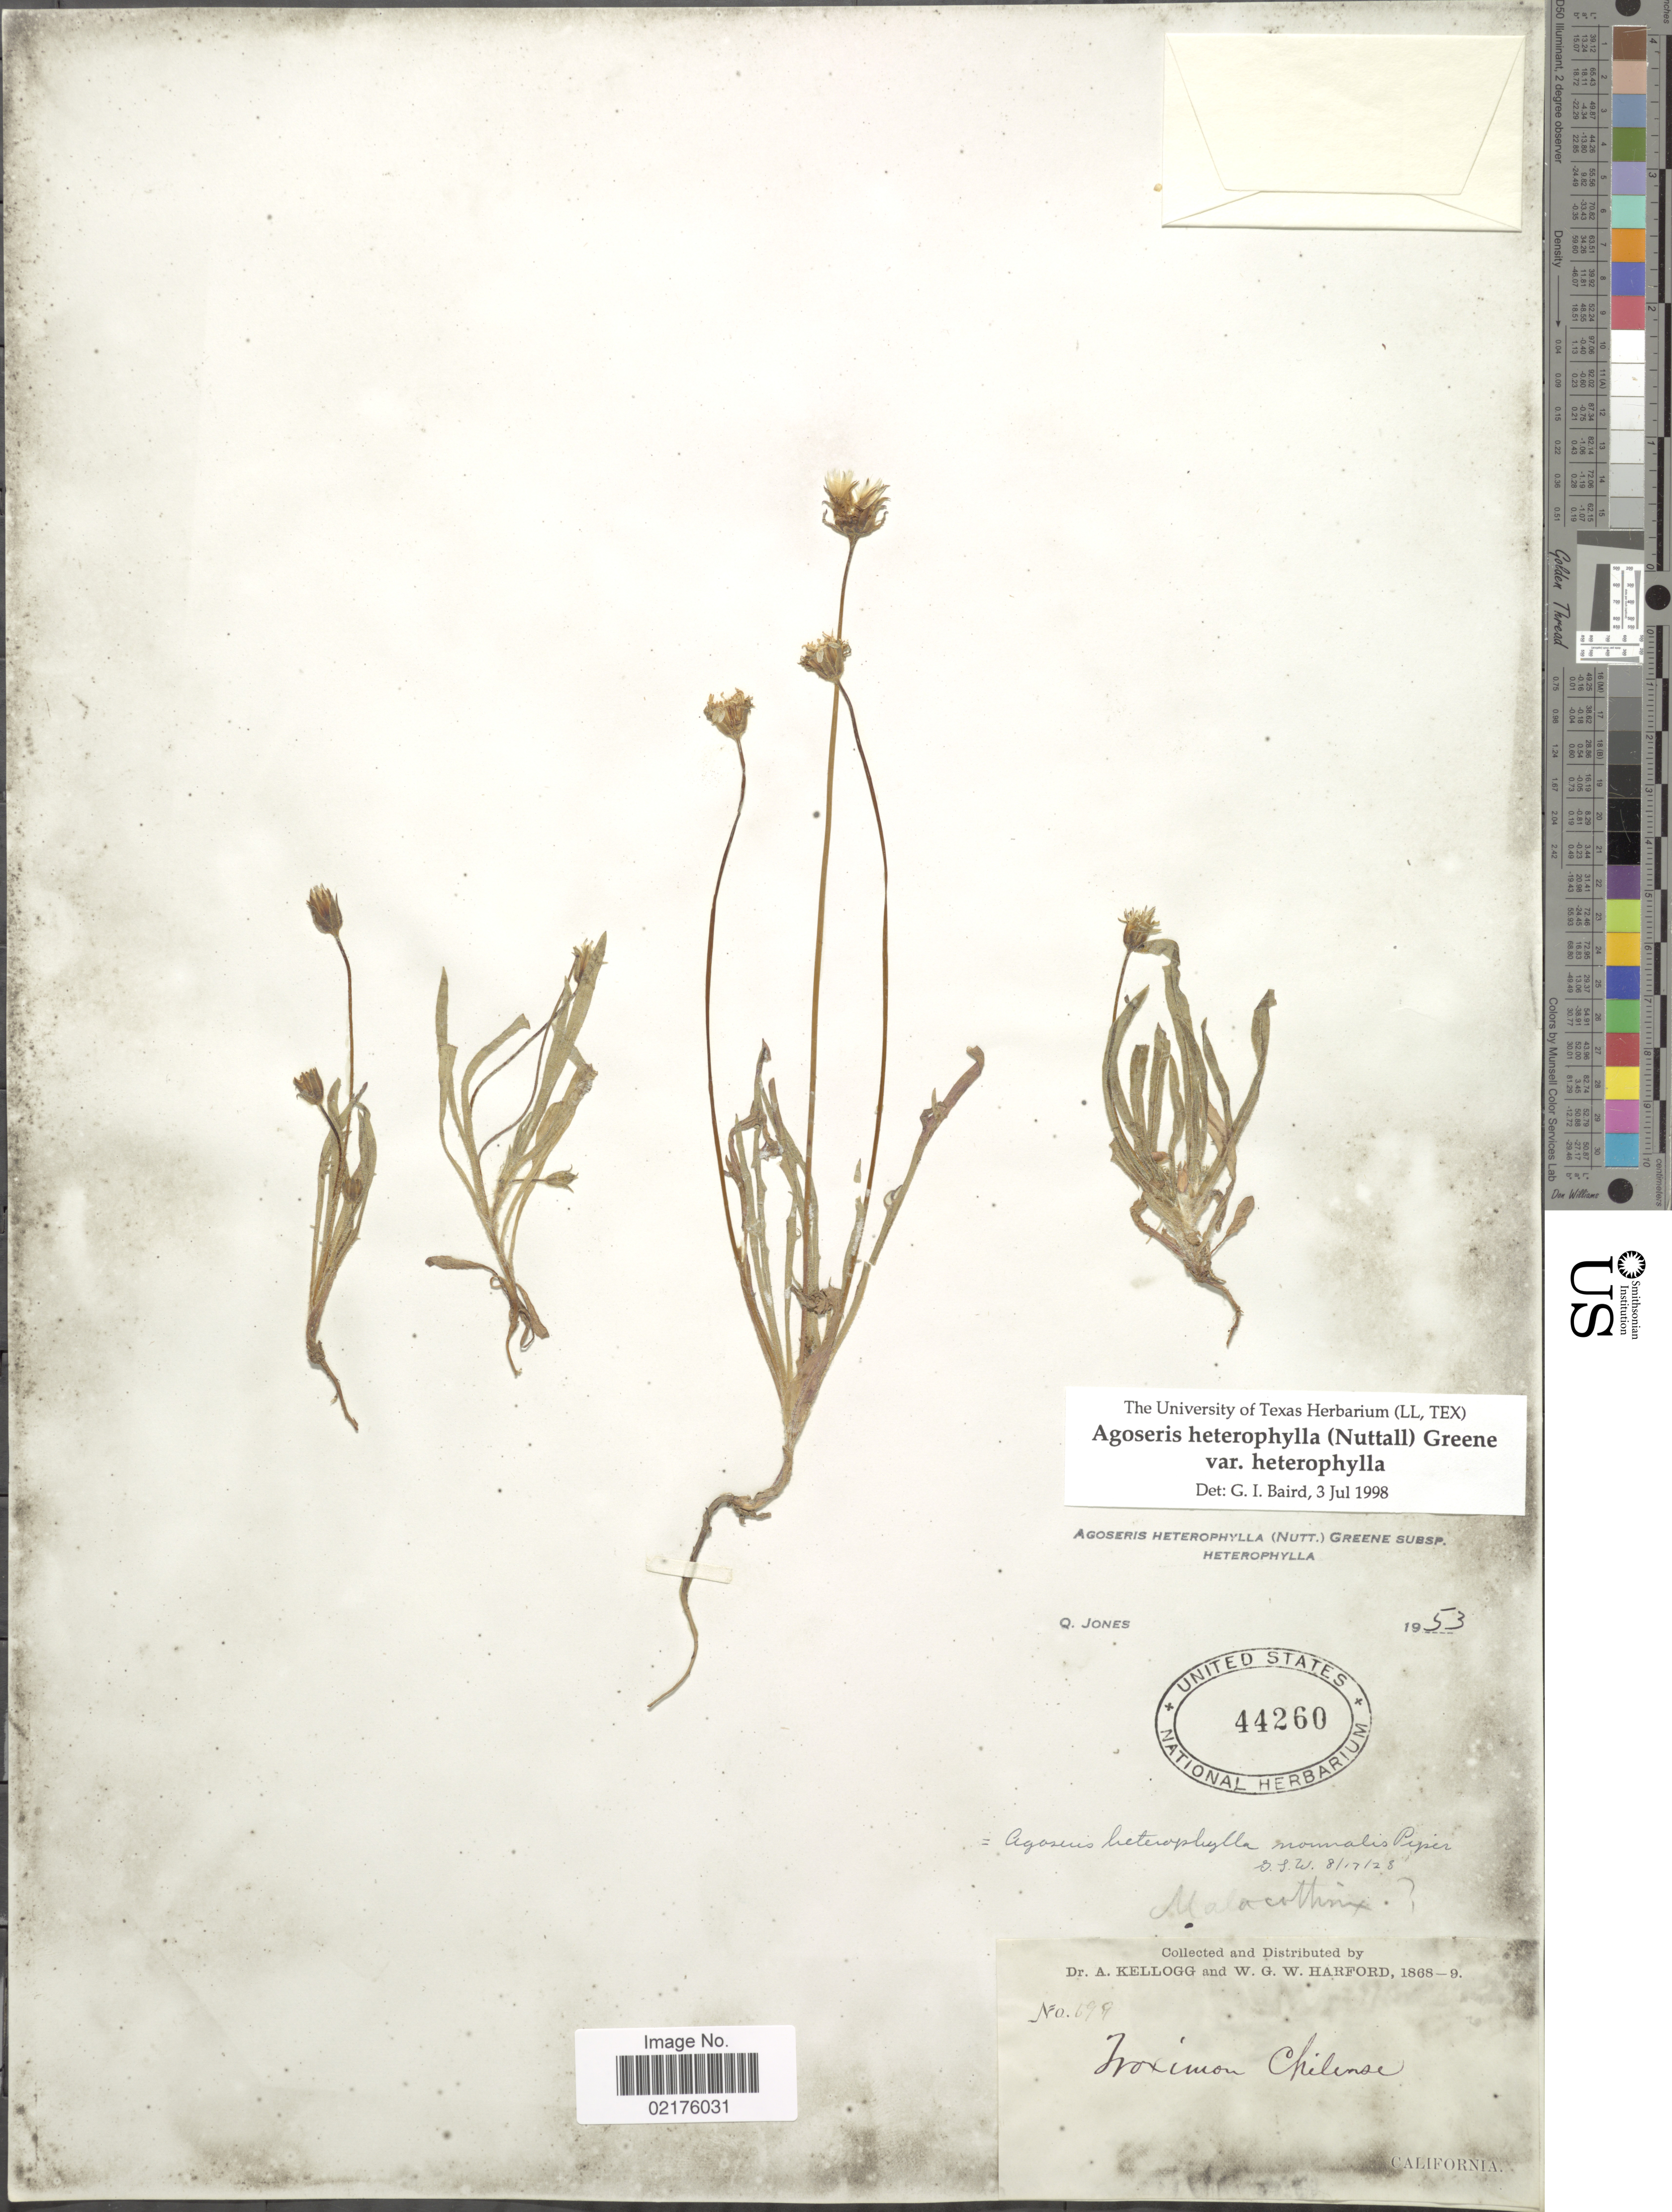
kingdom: Plantae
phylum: Tracheophyta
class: Magnoliopsida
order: Asterales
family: Asteraceae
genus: Agoseris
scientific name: Agoseris heterophylla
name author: (Nutt.) Greene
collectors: A. Kellogg & W. G. W. Harford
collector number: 699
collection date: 1868/1869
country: United States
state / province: California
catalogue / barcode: US 44260